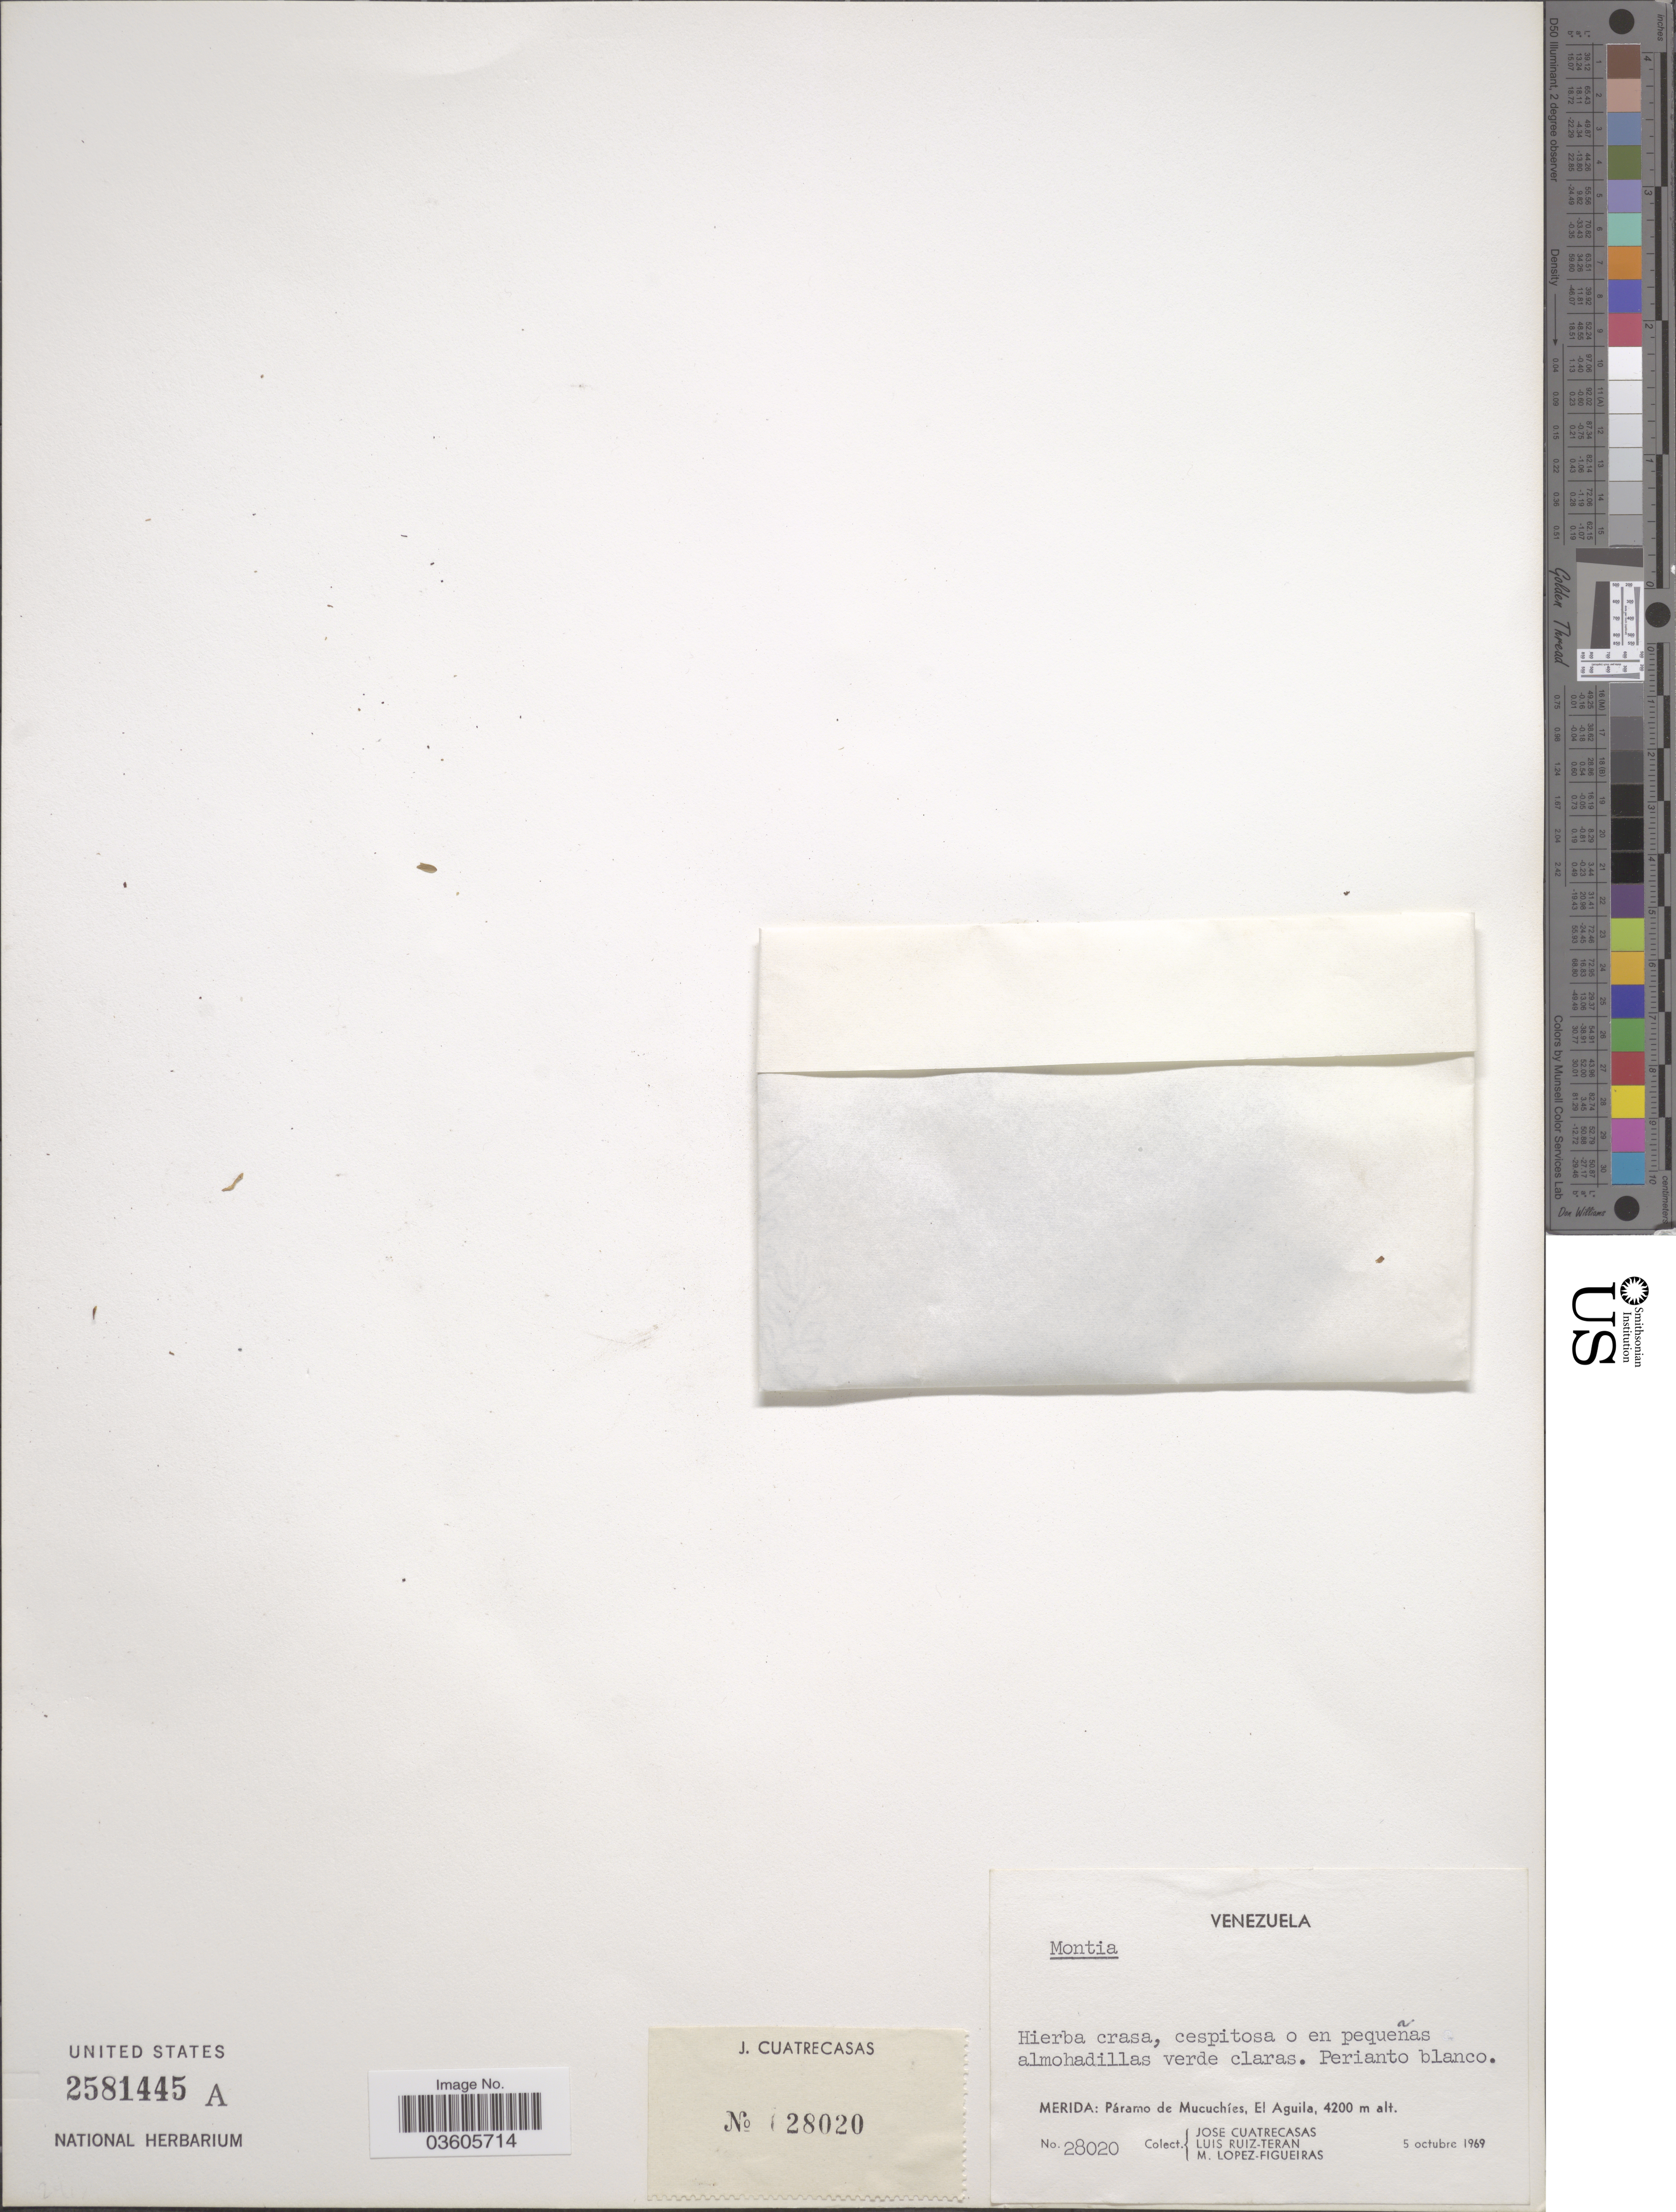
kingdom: Plantae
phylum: Tracheophyta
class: Magnoliopsida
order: Caryophyllales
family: Montiaceae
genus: Montia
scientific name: Montia sp.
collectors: J. Cuatrecasas, L. Teran & M. López Figueiras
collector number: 28020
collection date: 1969-10-05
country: Venezuela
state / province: Mérida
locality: Páramo de Mucuchíes, El Aguila.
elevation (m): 4200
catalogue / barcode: US 2581445A